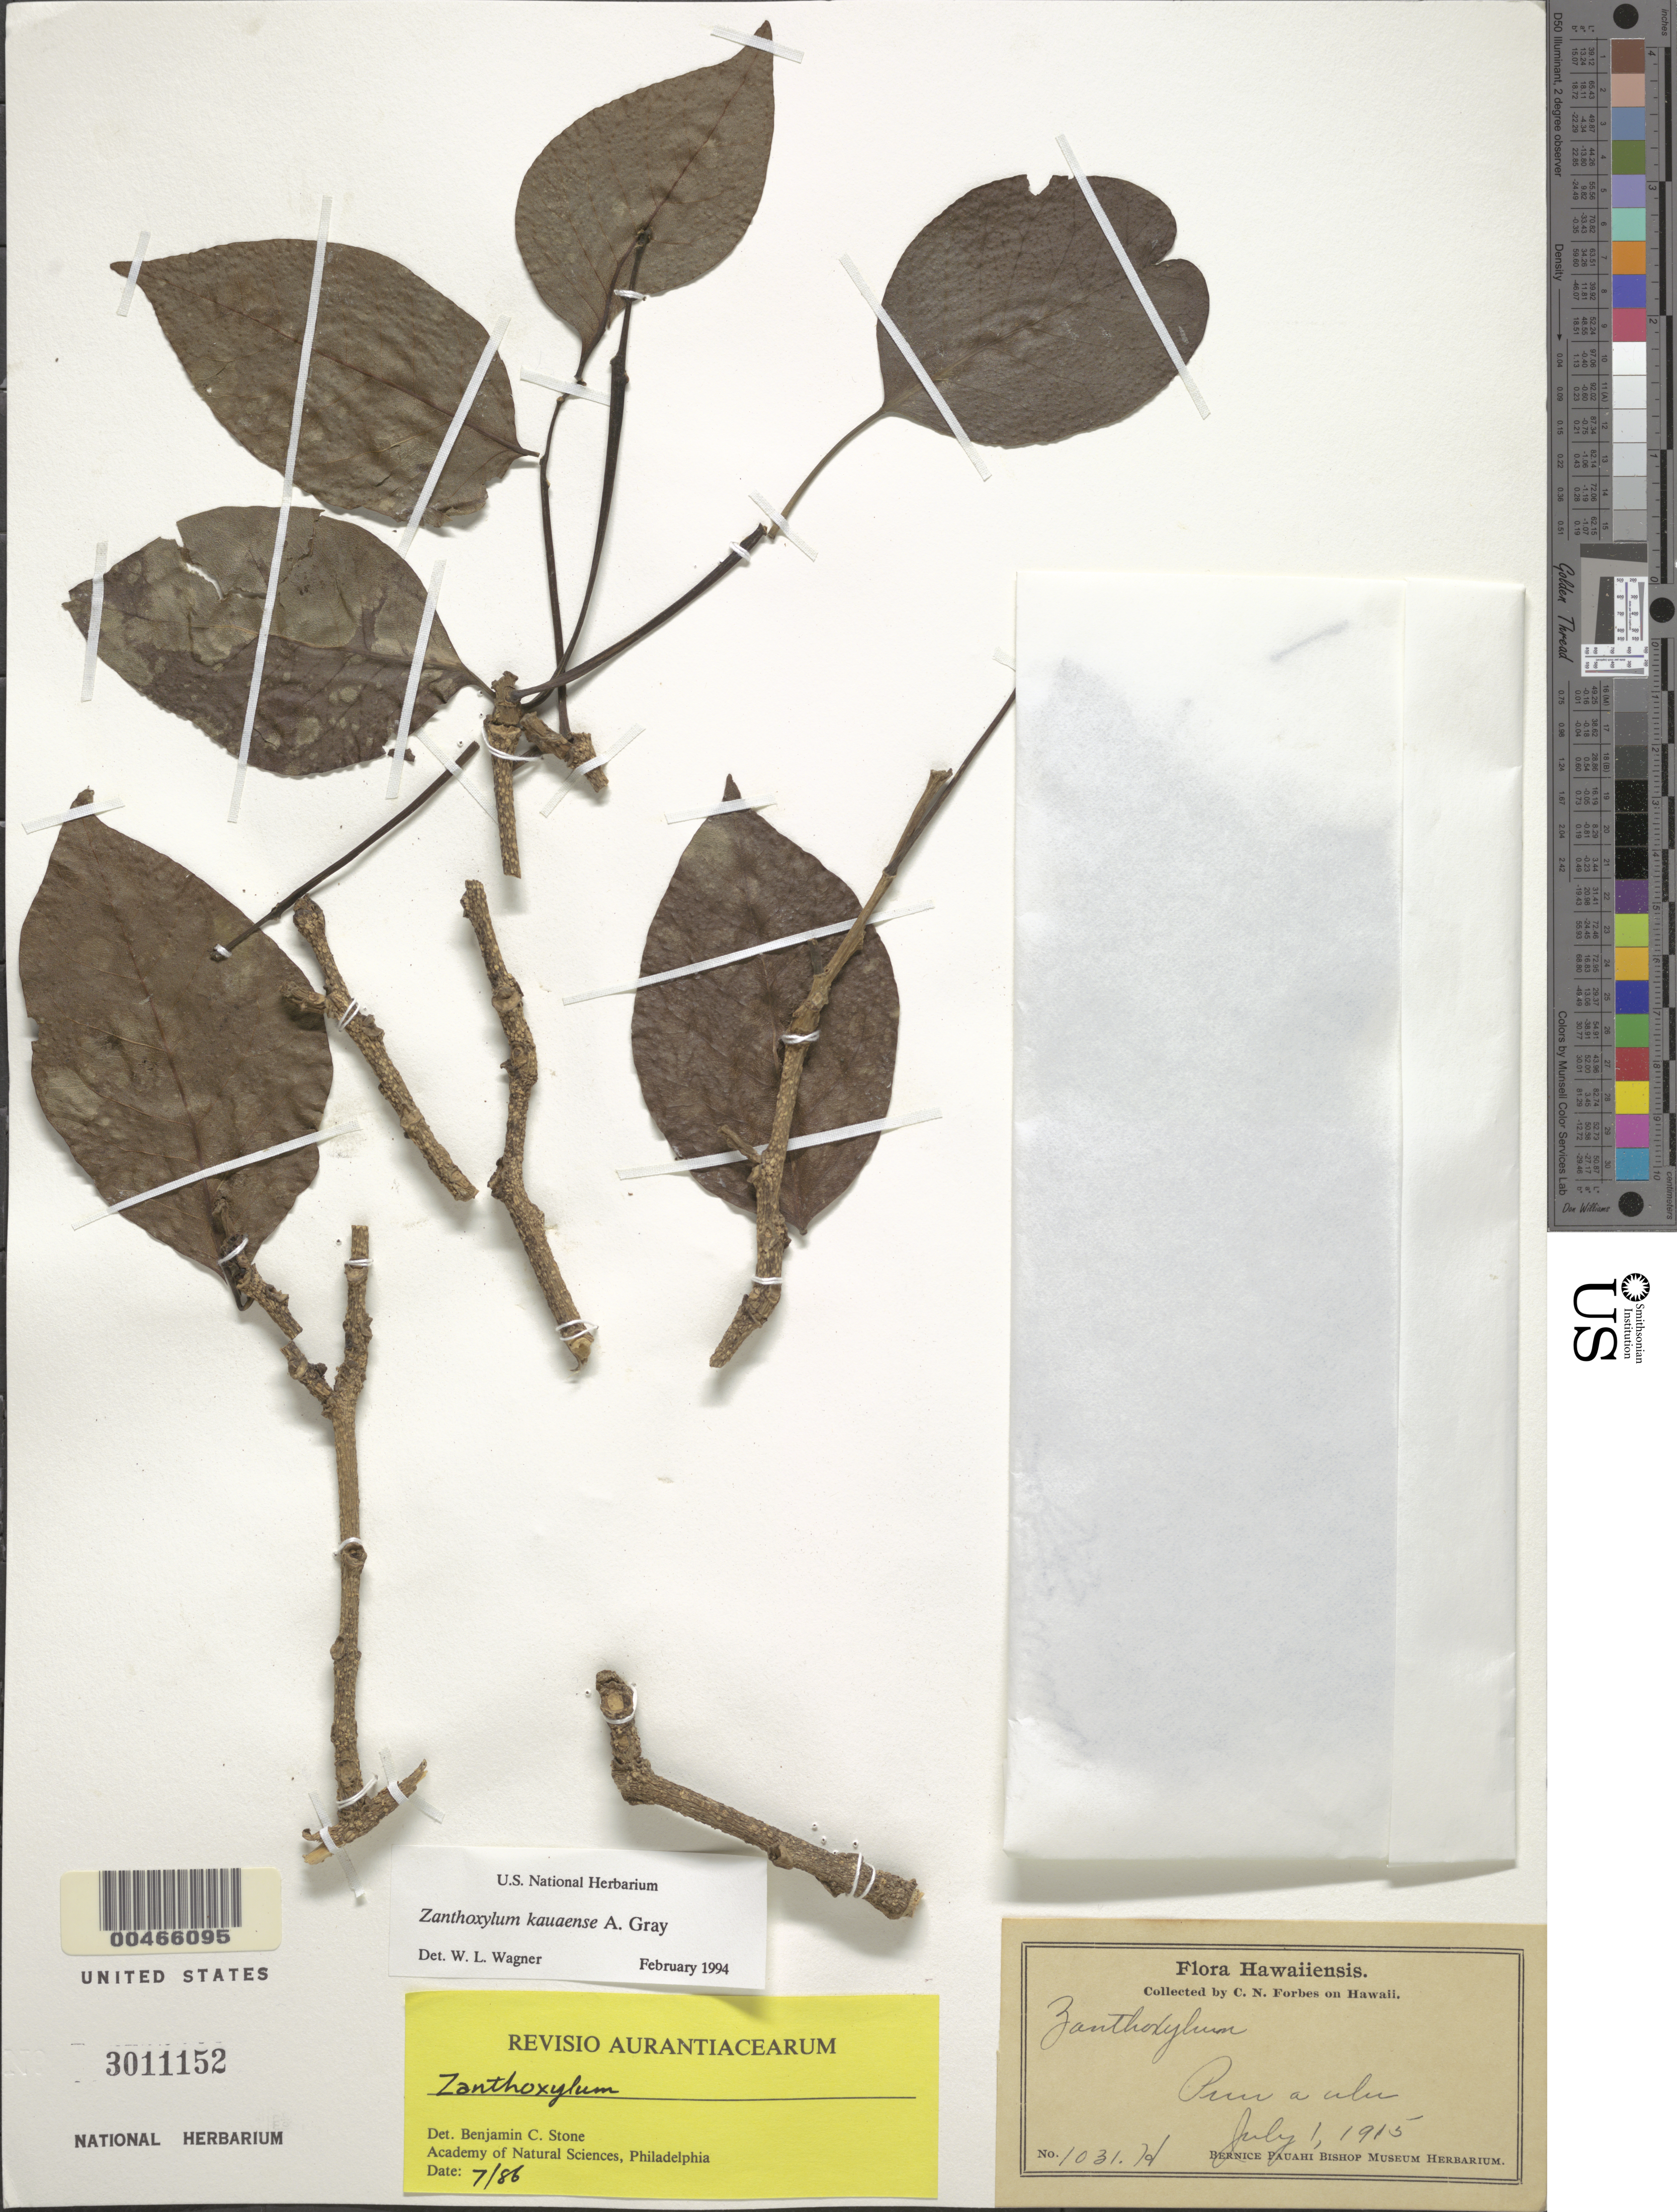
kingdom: Plantae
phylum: Tracheophyta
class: Magnoliopsida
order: Sapindales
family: Rutaceae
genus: Zanthoxylum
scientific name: Zanthoxylum kauaense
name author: A. Gray in Wilkes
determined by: Wagner, W. L., (BOT), Smithsonian Institution - National Museum of Natural History (UNITED STATES)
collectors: C. N. Forbes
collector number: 1031.H.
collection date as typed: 1 Jul 1915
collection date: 1915-07-01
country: United States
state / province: Hawaii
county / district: Hawaii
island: Hawaii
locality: Puu a ulu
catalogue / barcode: US 3011152